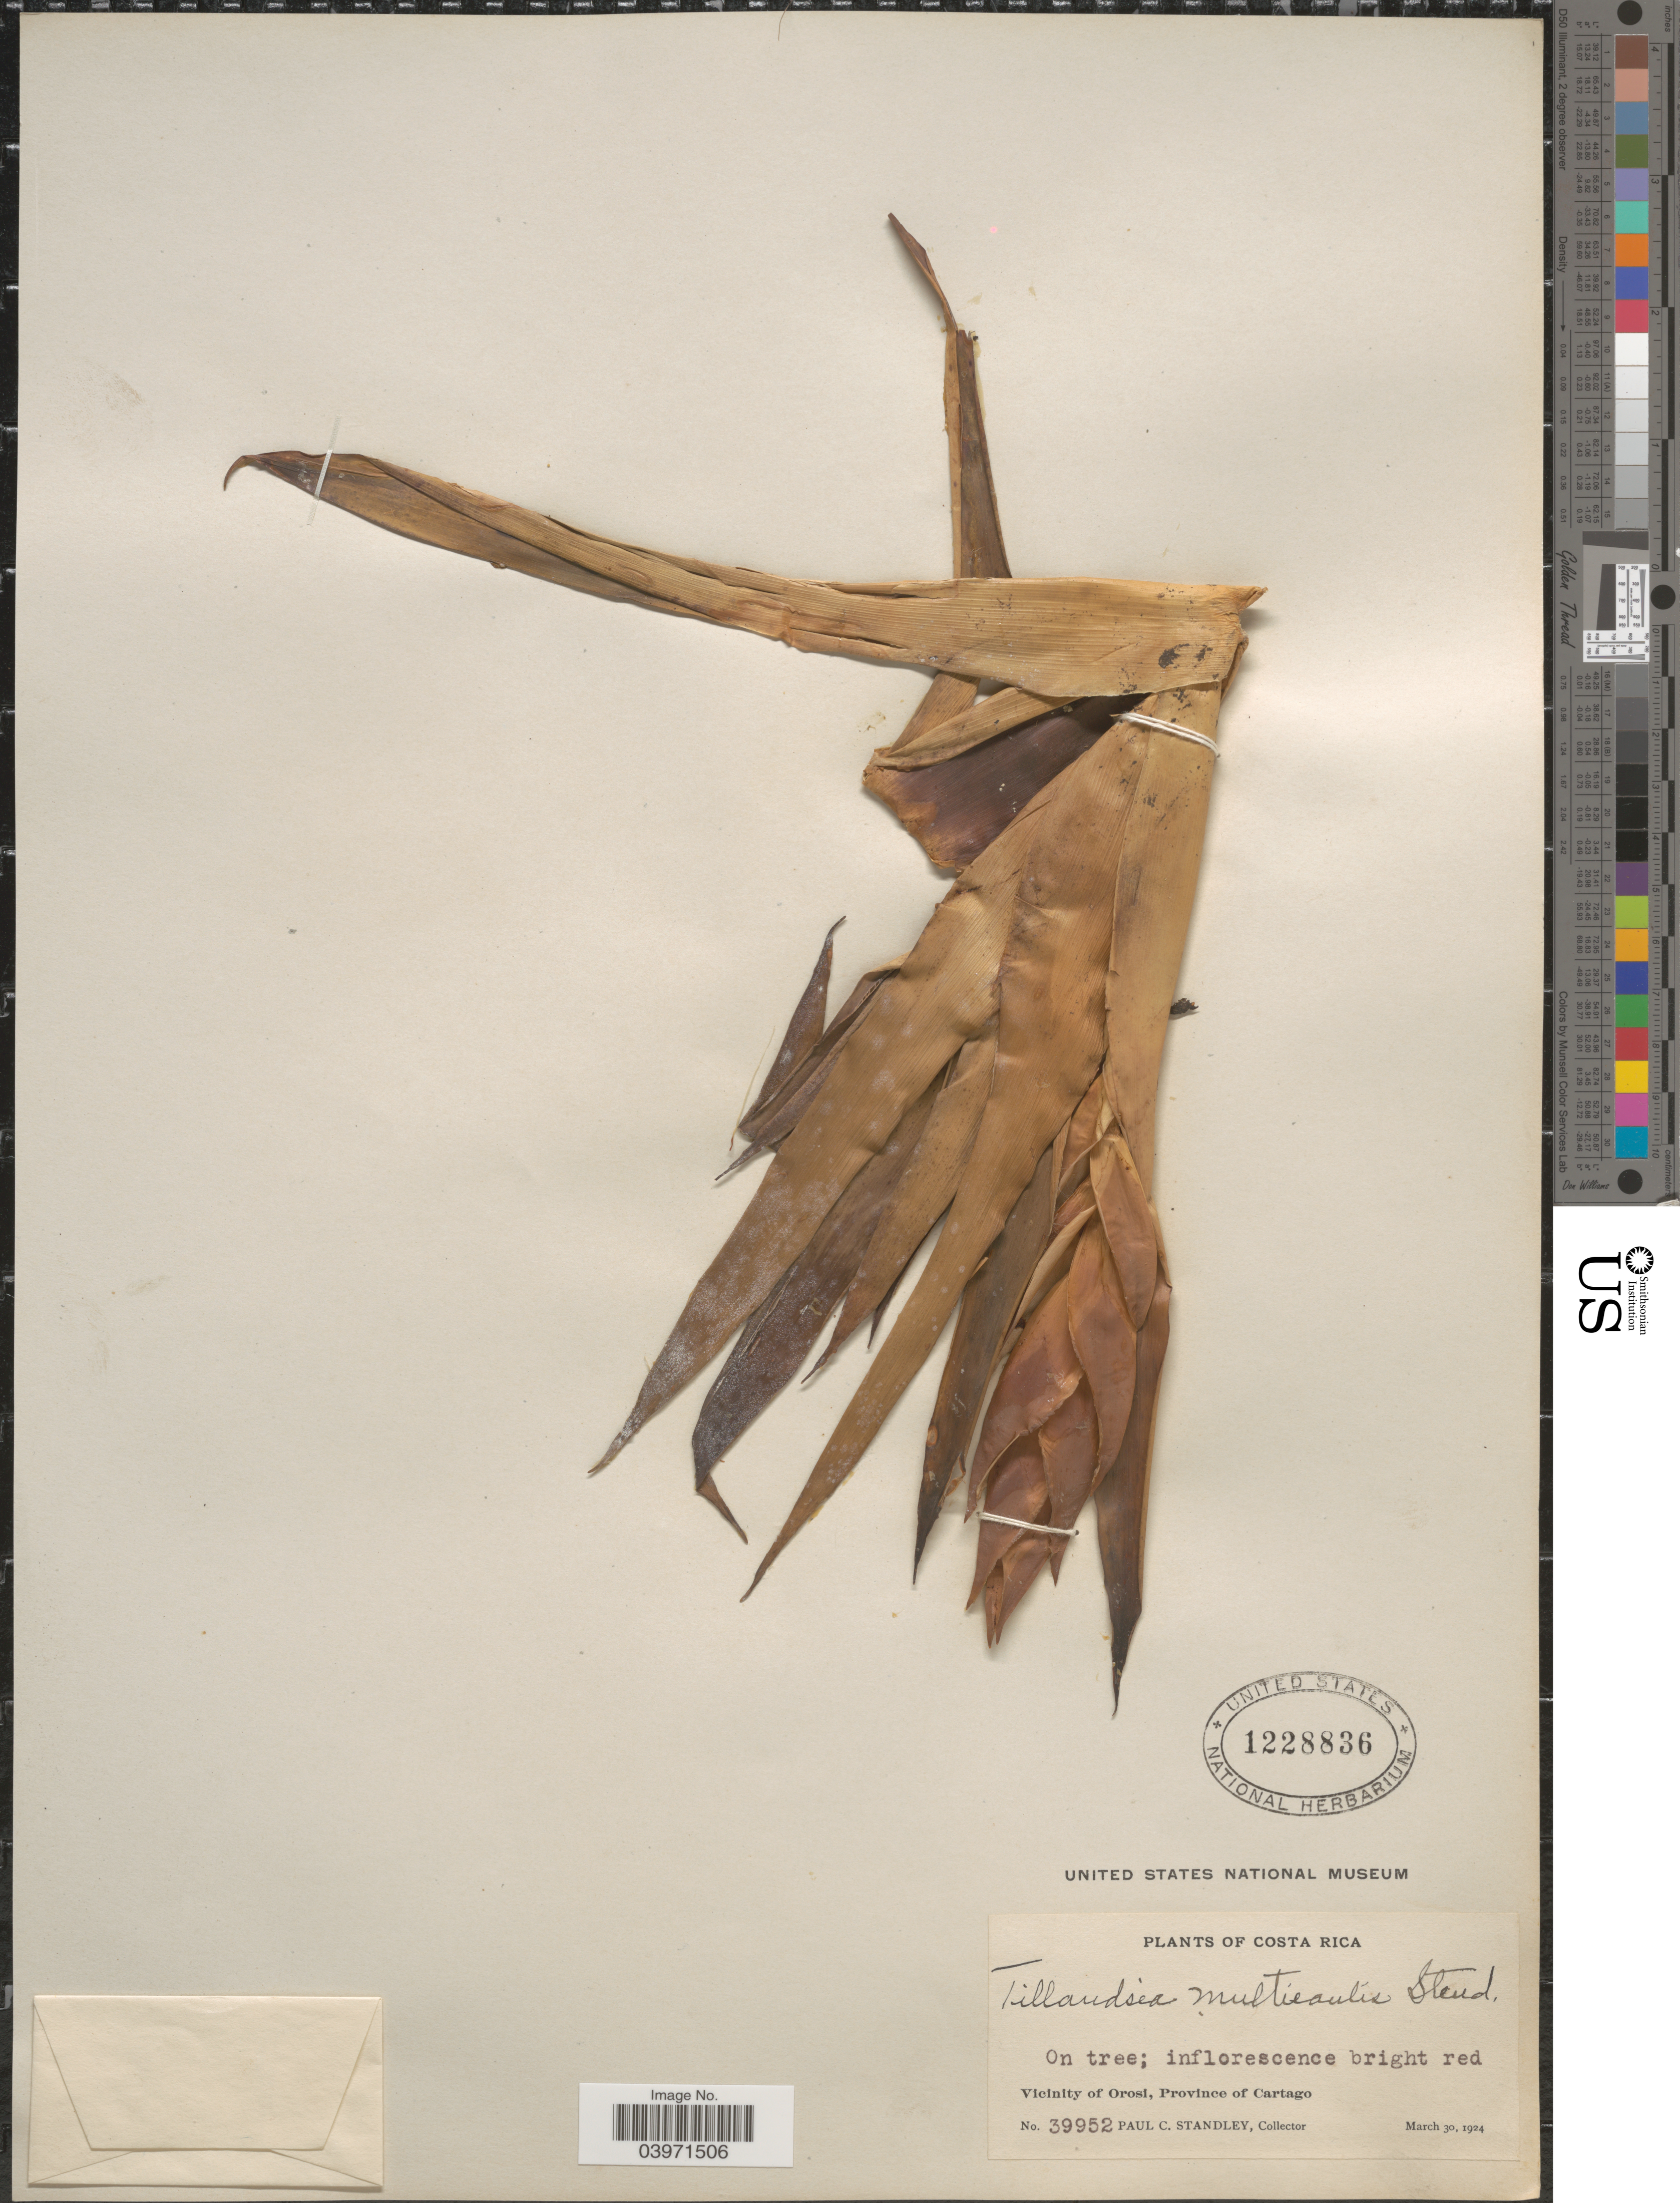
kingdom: Plantae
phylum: Tracheophyta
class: Liliopsida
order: Poales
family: Bromeliaceae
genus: Tillandsia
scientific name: Tillandsia multicaulis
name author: Steud.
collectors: P. C. Standley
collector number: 39952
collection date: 1924-03-30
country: Costa Rica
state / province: Cartago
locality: Vicinity of Orosi.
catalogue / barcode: US 1228836